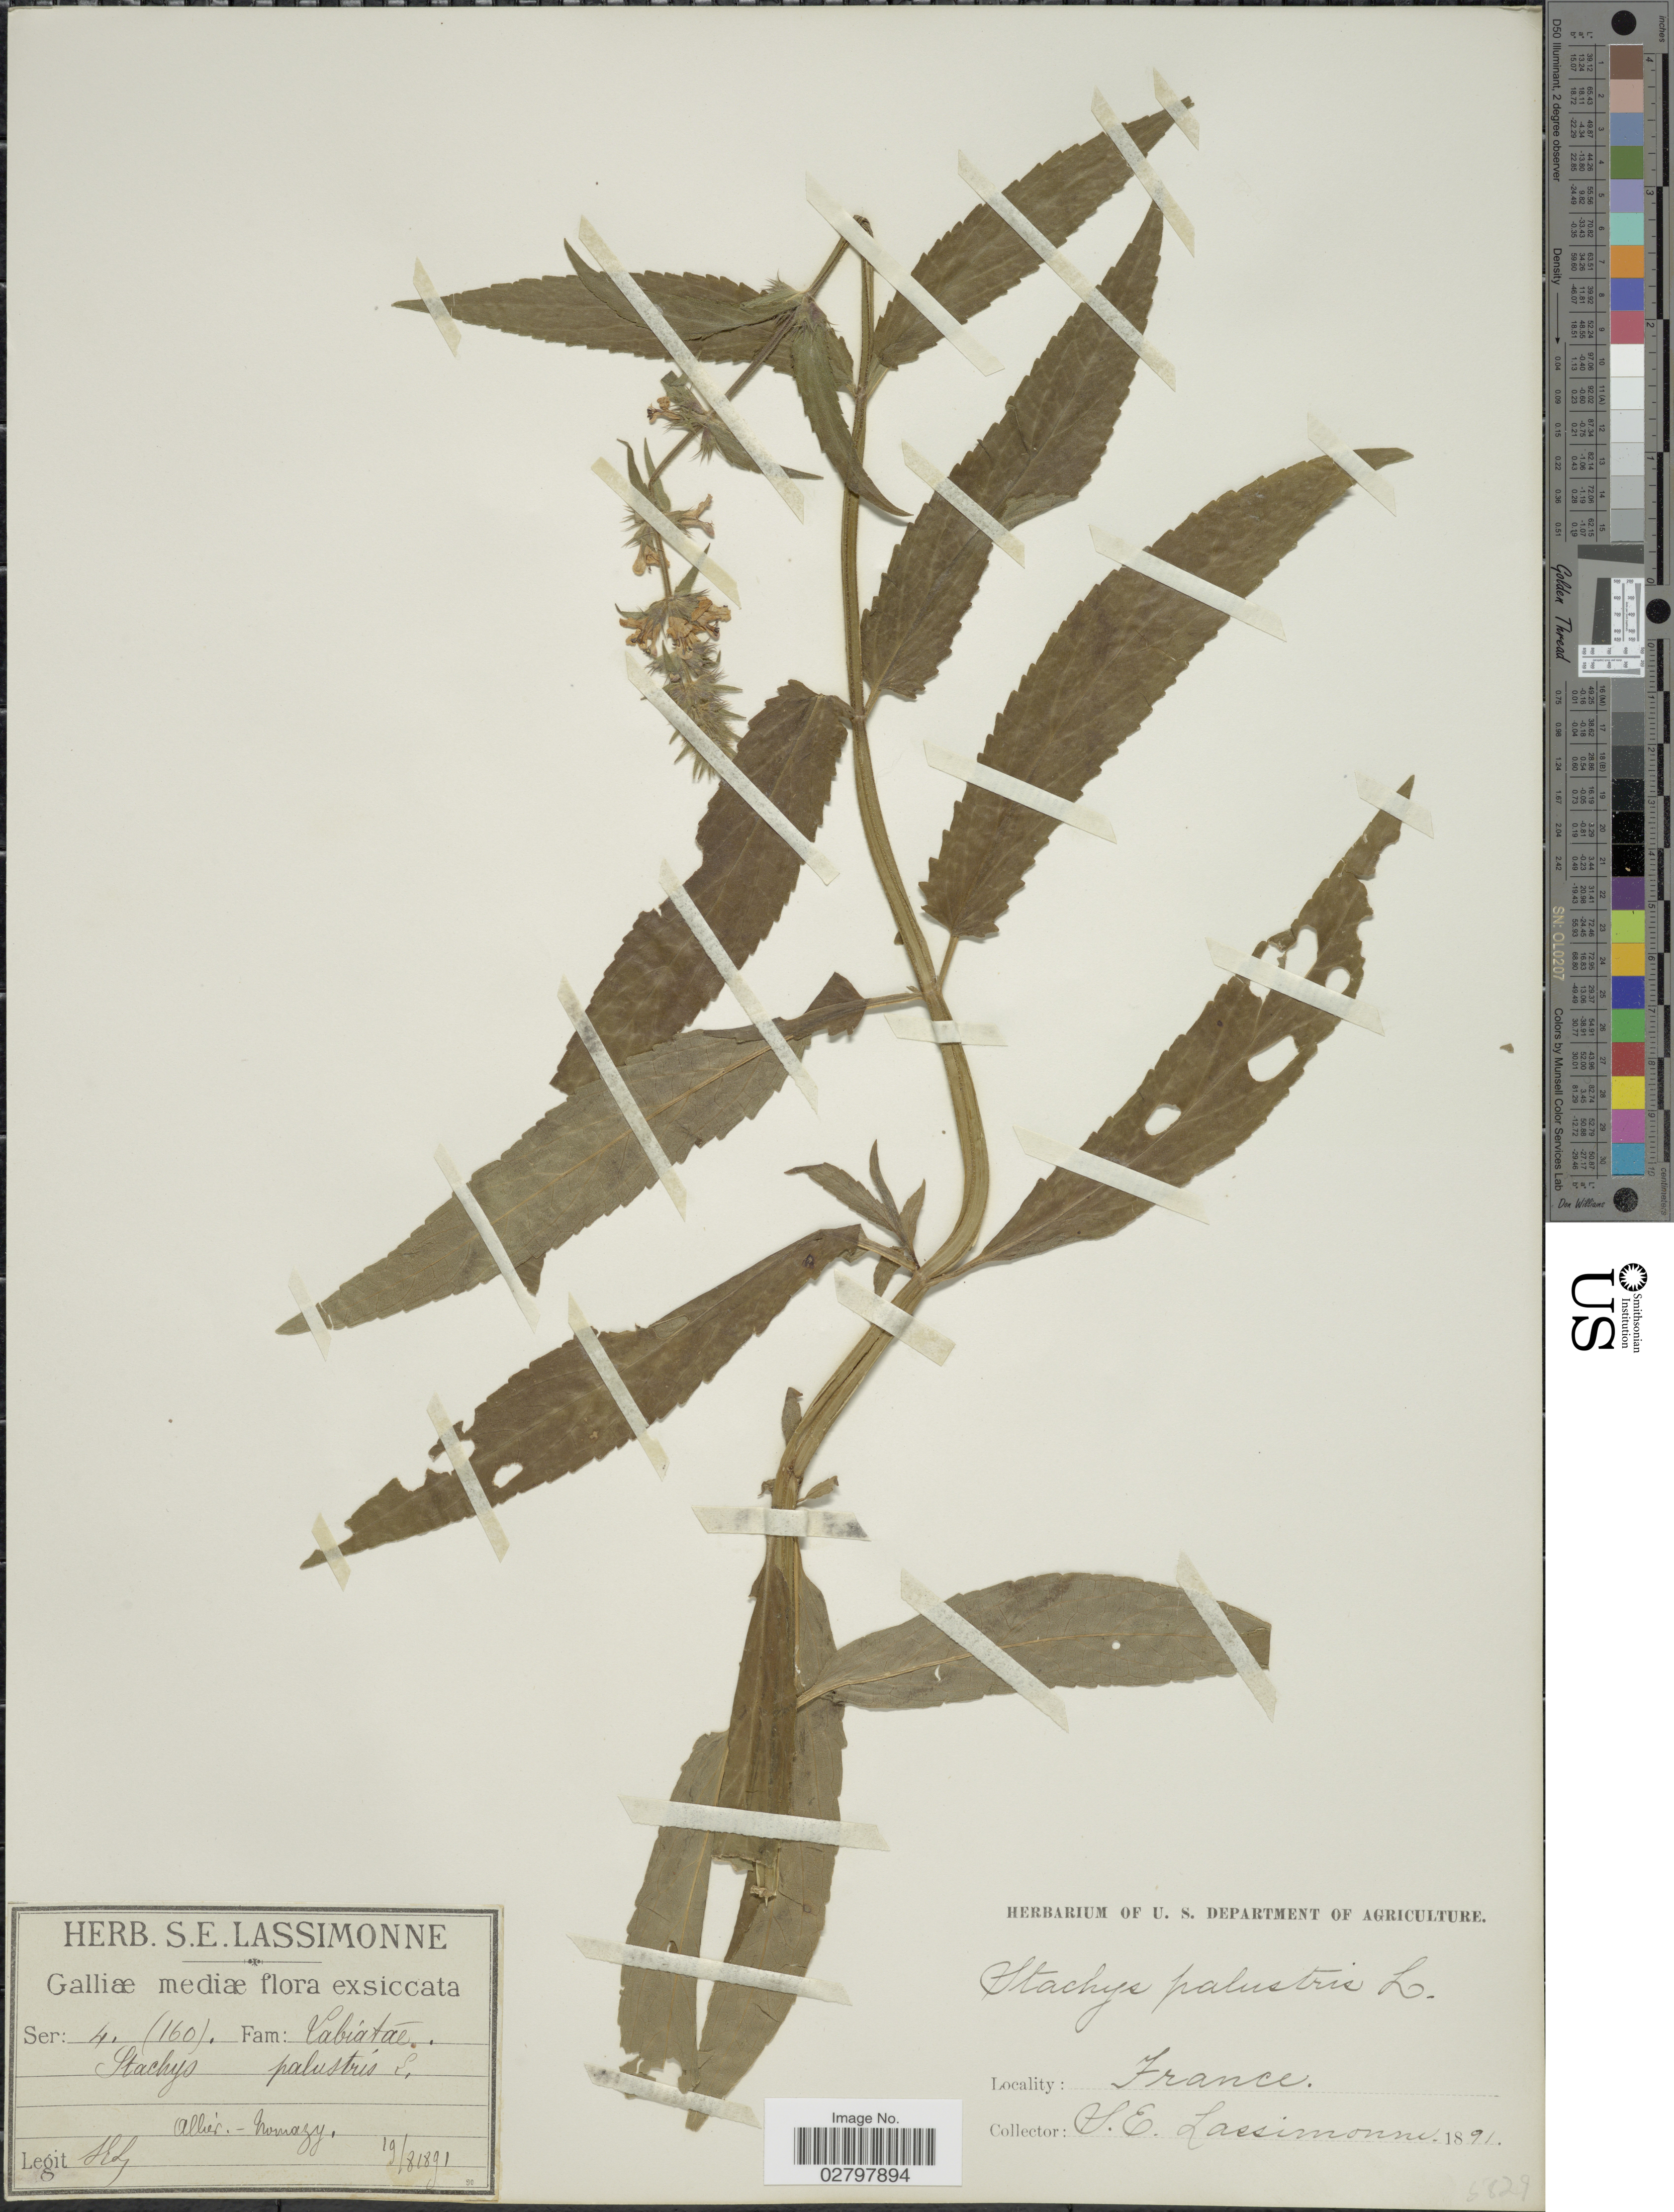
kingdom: Plantae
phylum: Tracheophyta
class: Magnoliopsida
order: Lamiales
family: Lamiaceae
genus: Stachys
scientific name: Stachys palustris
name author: L.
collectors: S. Lassimonne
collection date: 1891-08-19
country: France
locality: Galliæ mediæ, Allier-Nomazy.